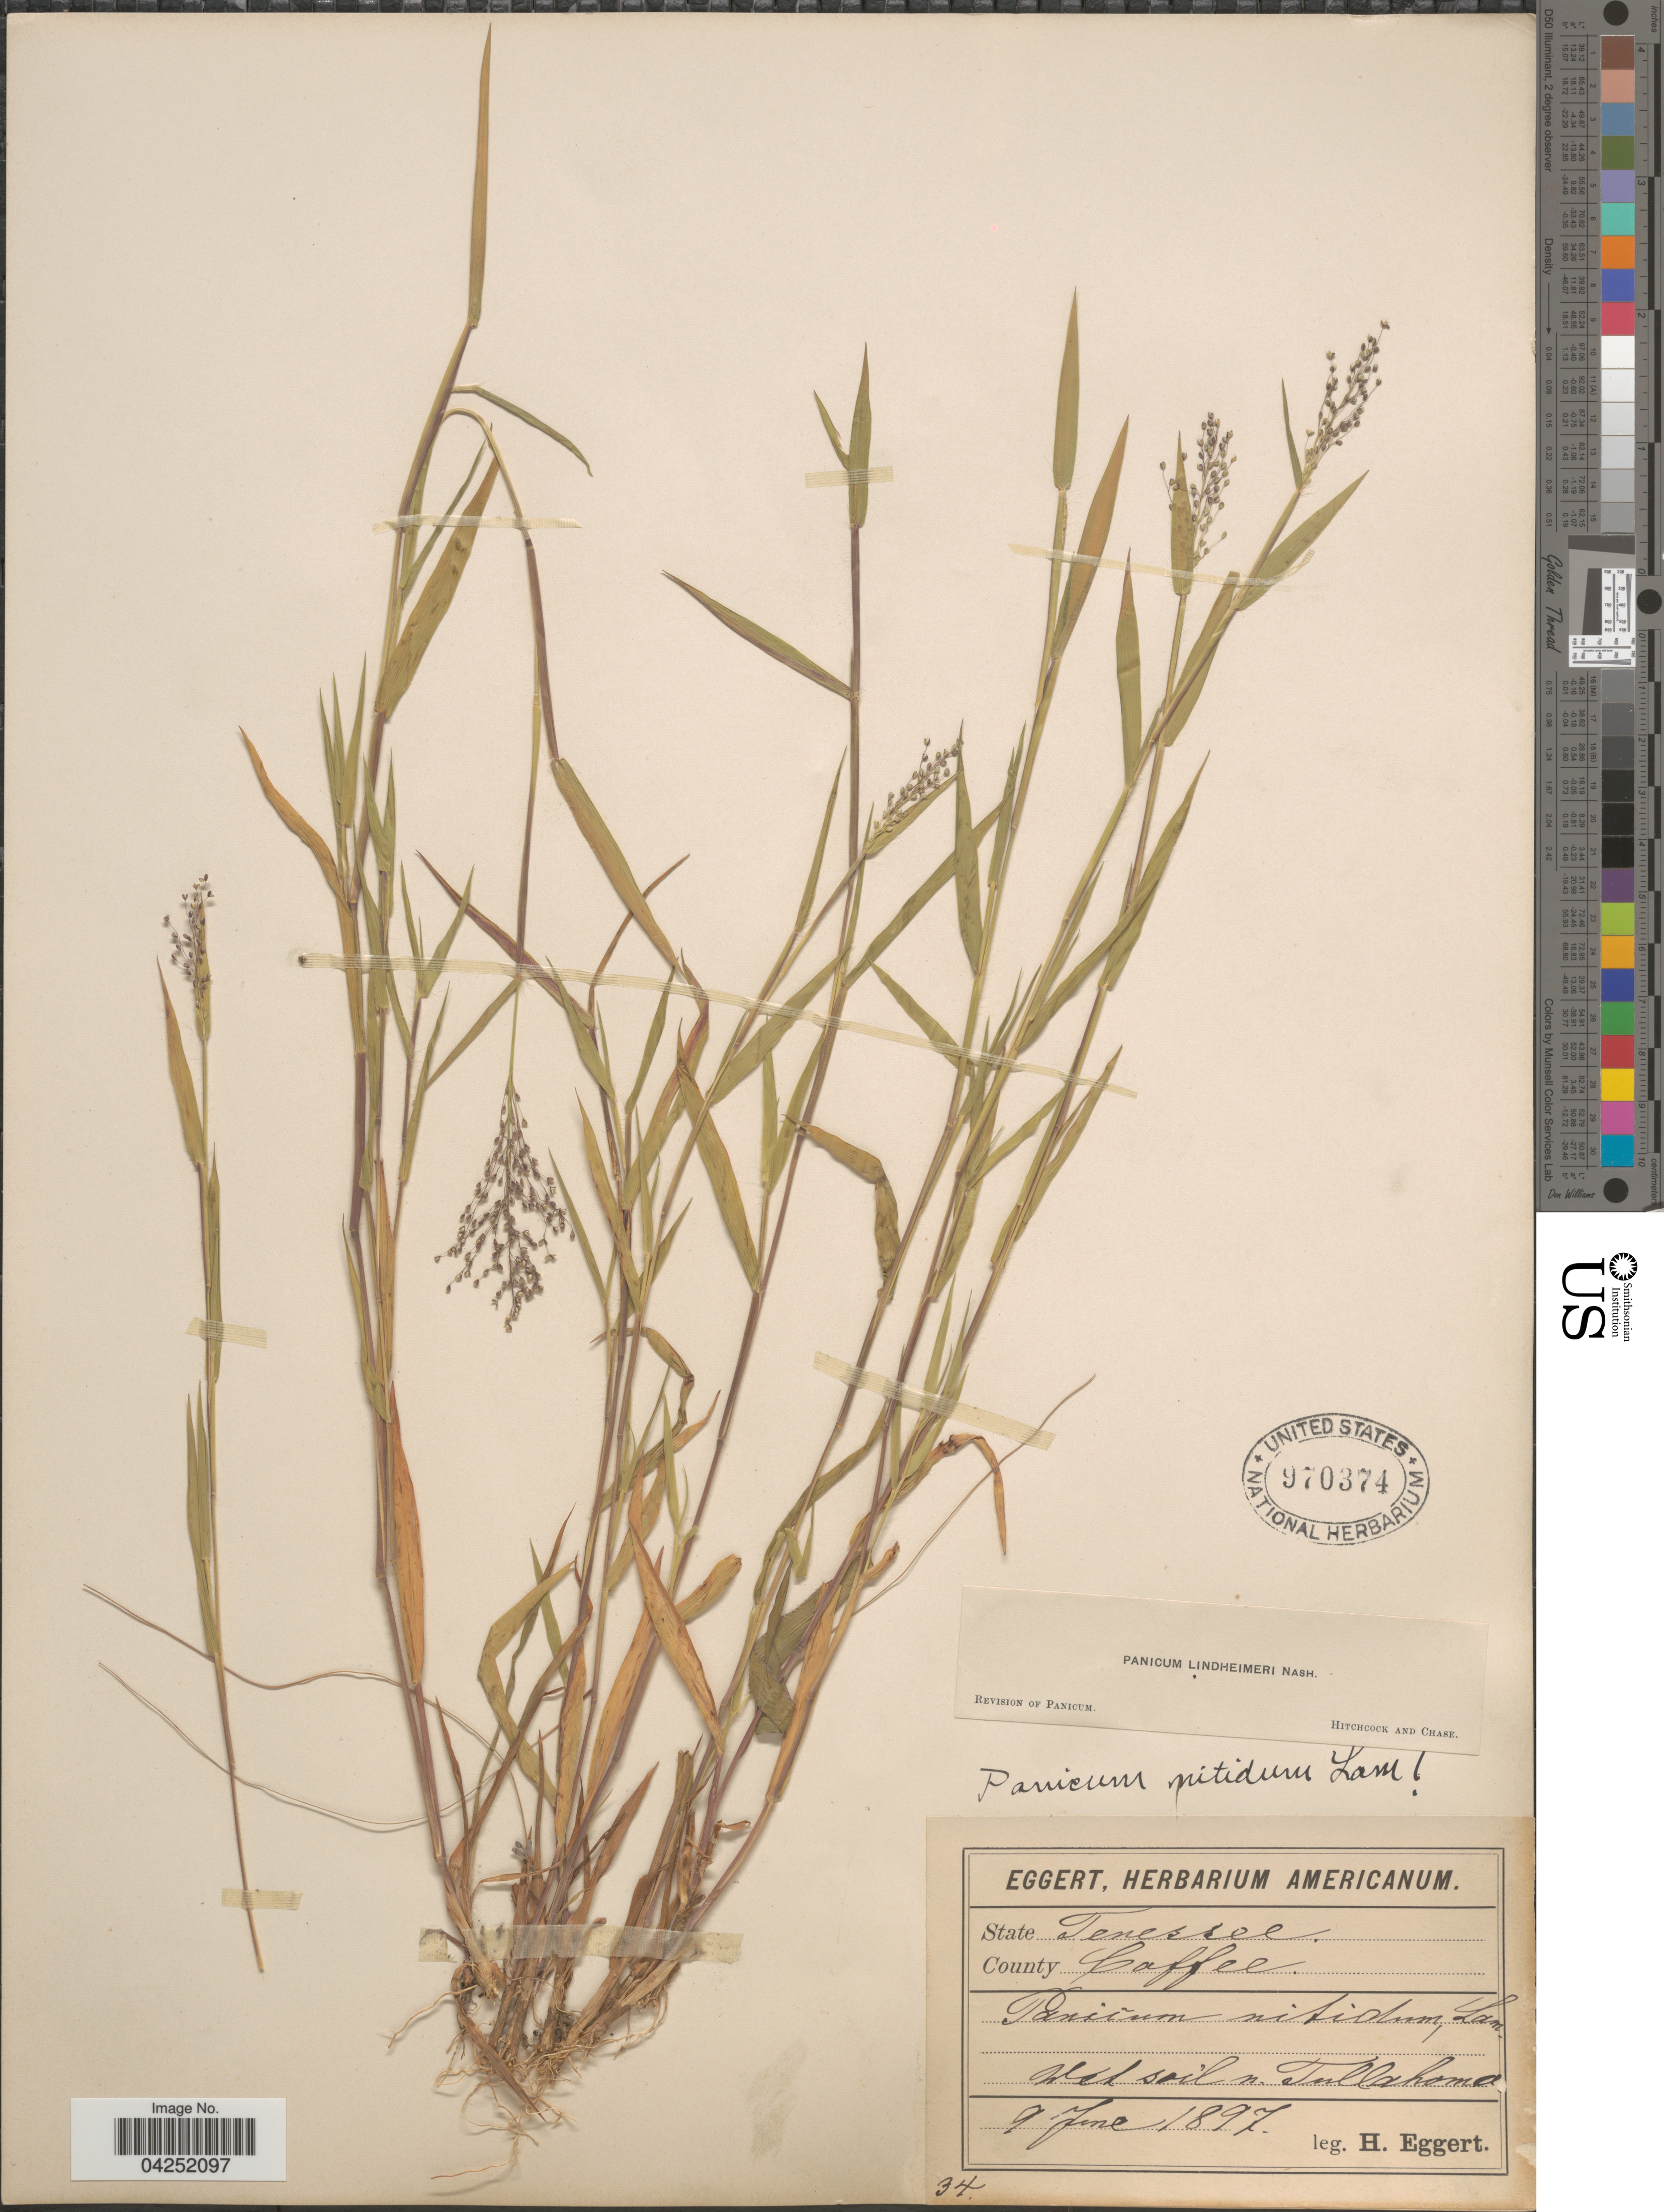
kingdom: Plantae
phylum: Tracheophyta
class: Liliopsida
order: Poales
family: Poaceae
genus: Dichanthelium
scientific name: Dichanthelium acuminatum var. lindheimeri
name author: (Nash) Gould & C.A. Clark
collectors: H. Eggert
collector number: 34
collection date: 1897-06-09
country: United States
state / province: Tennessee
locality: County Coffee. Wet soil n. Tullahoma.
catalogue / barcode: US 970374